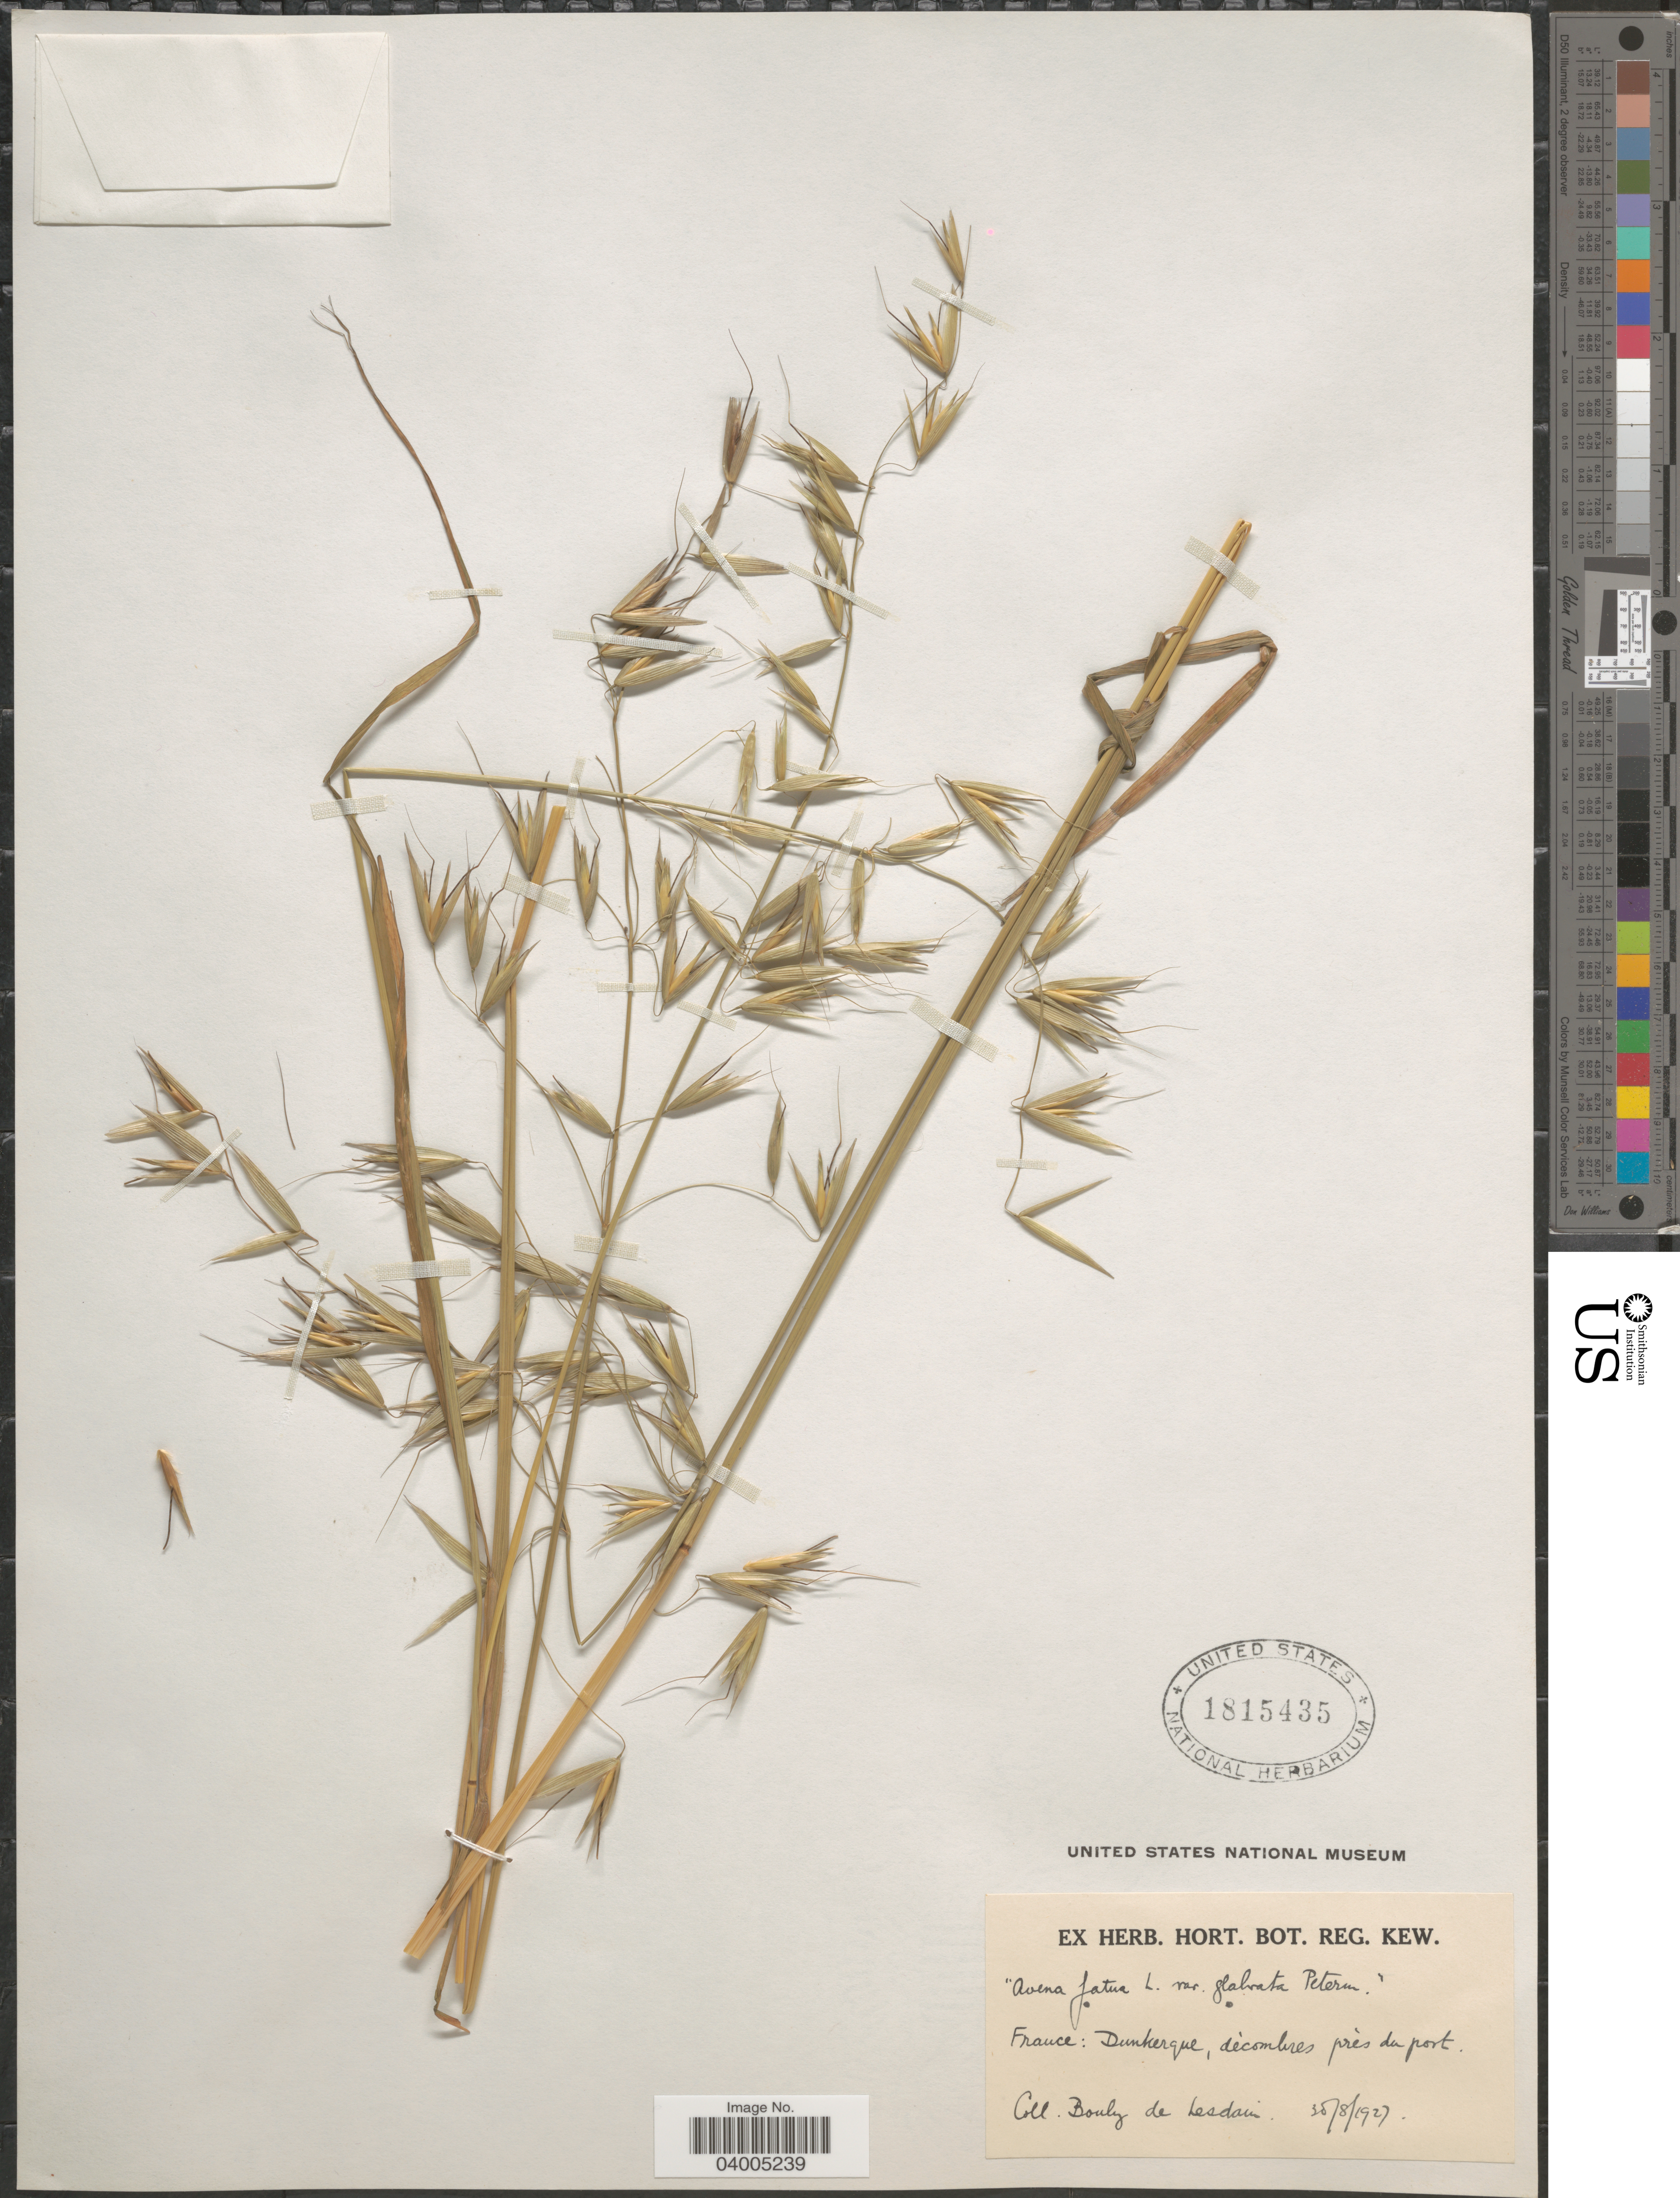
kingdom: Plantae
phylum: Tracheophyta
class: Liliopsida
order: Poales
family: Poaceae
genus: Avena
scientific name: Avena fatua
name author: L.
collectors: M. Bouly de Lesdain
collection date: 1927-08-30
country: France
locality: Dunkerque, décombres près du port.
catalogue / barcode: US 1815435